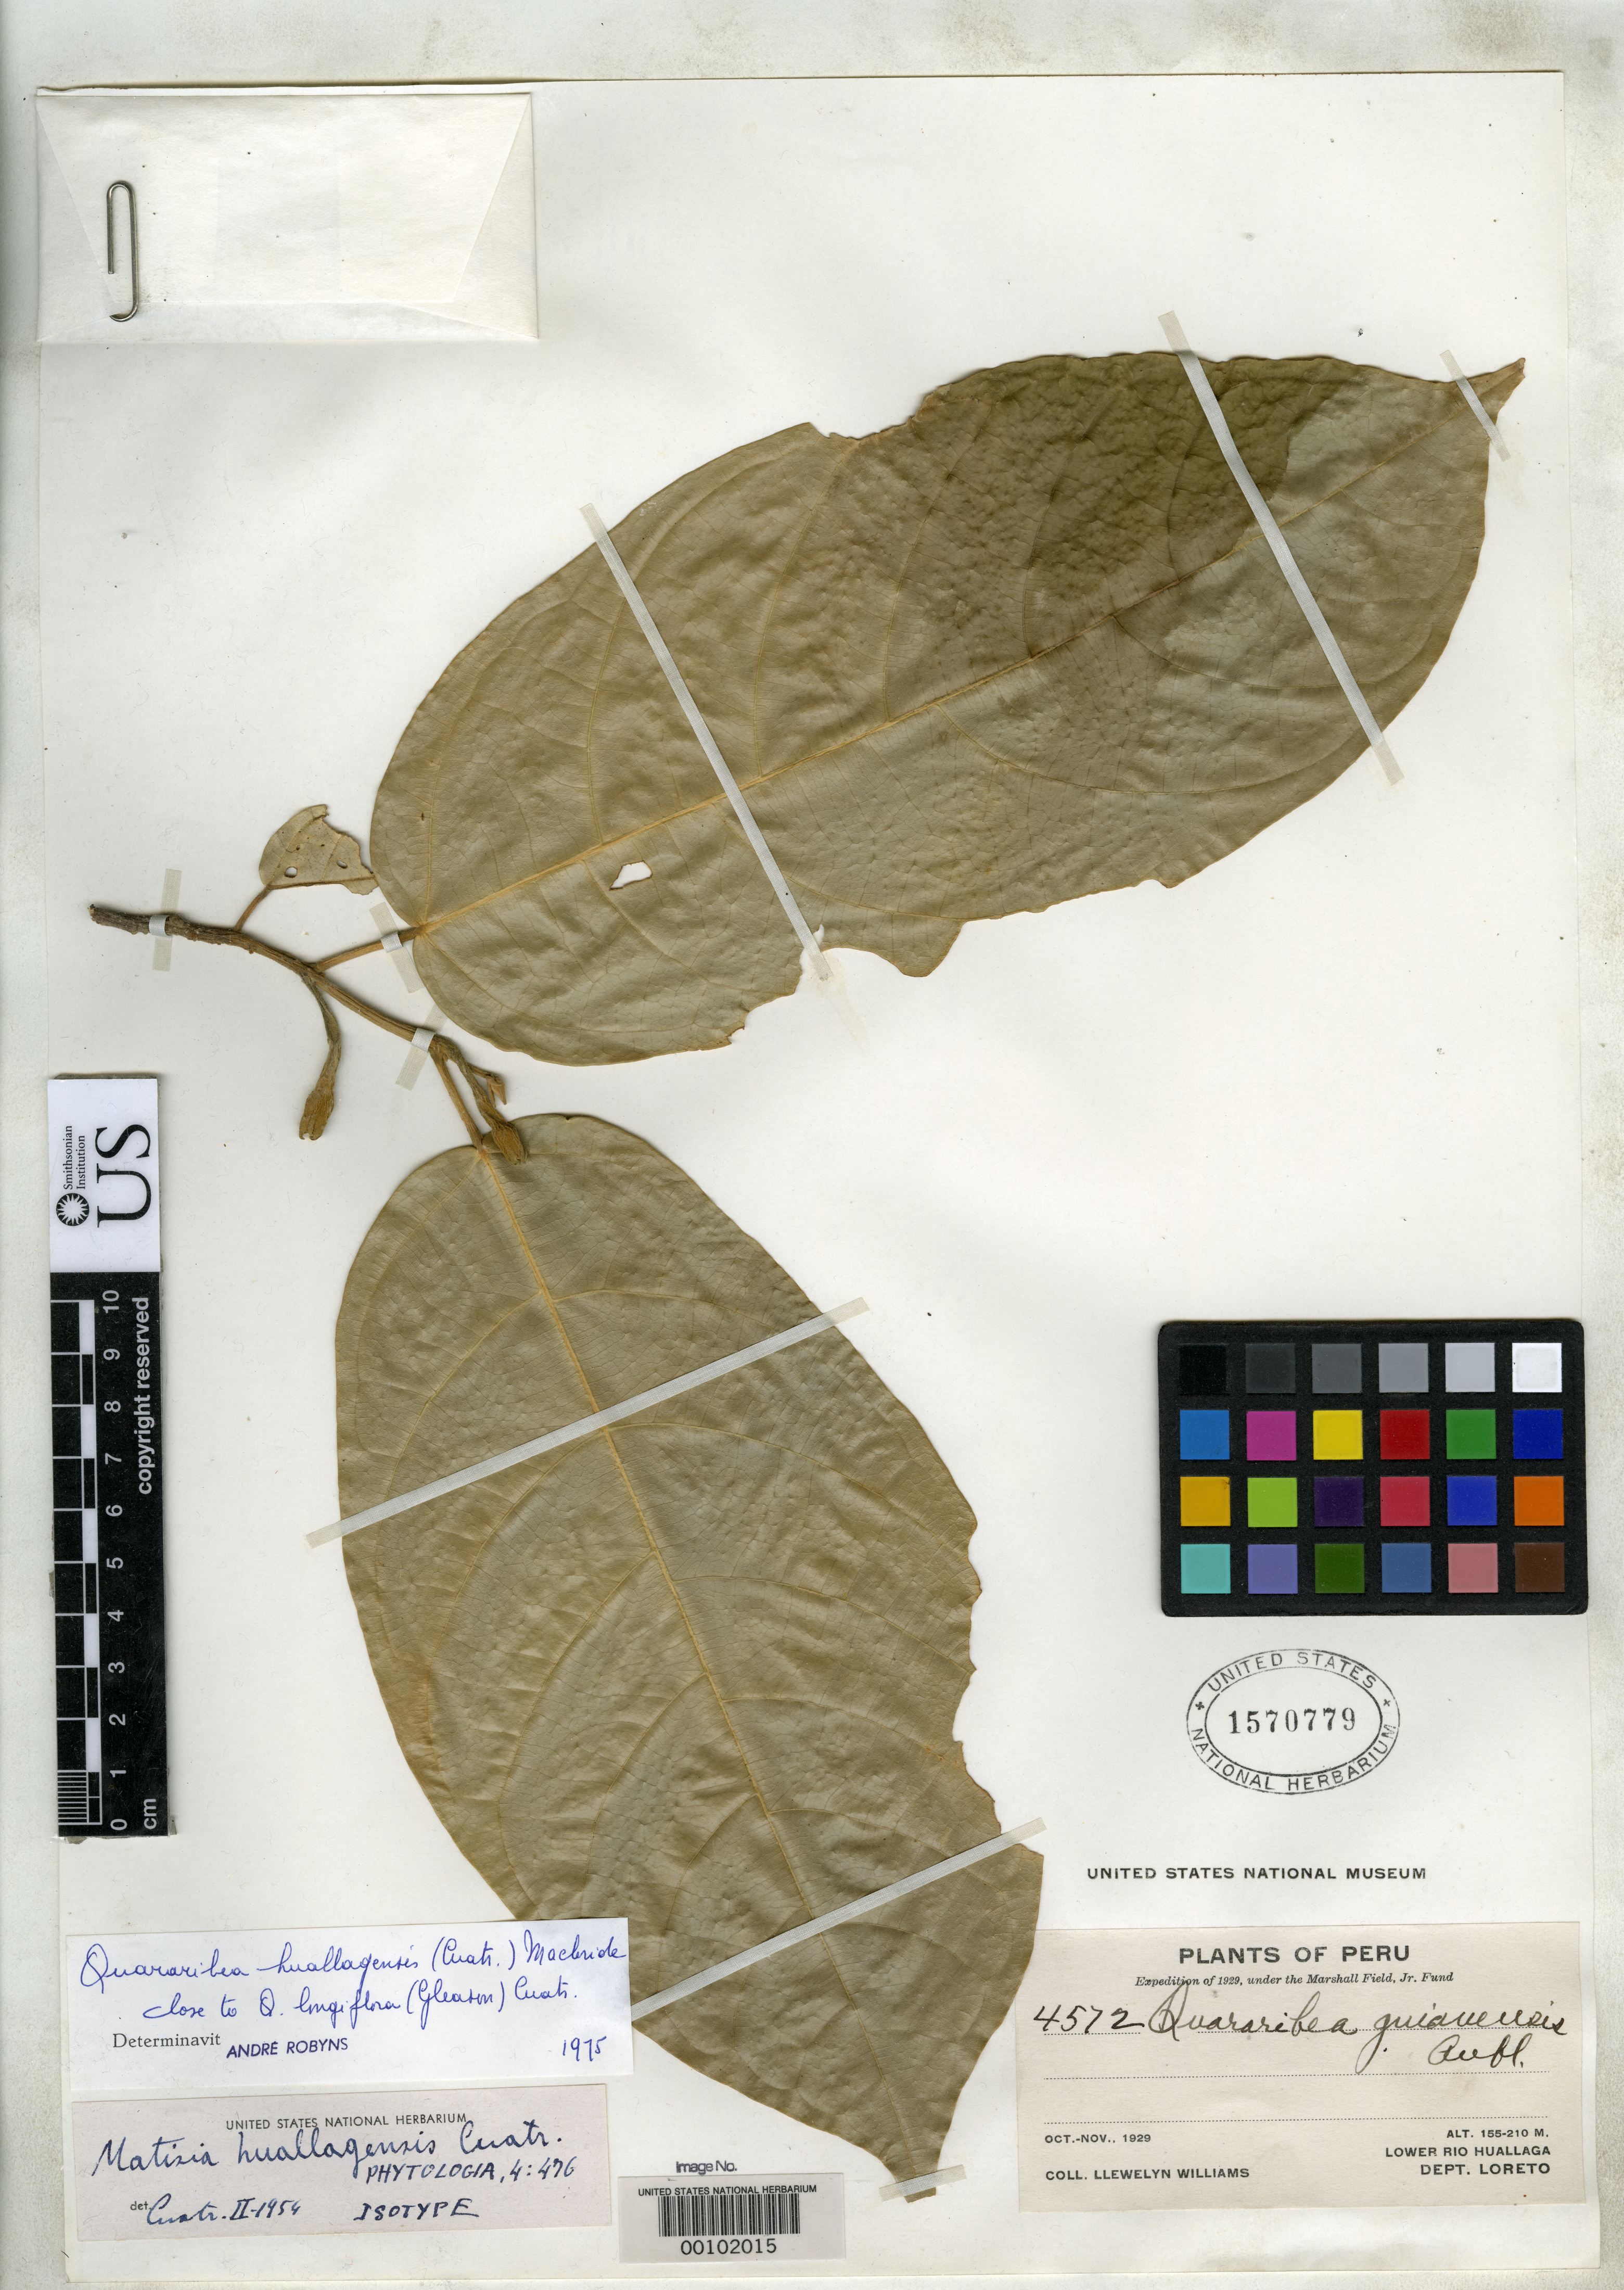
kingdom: Plantae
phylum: Tracheophyta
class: Magnoliopsida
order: Malvales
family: Malvaceae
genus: Matisia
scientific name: Matisia huallagensis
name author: Cuatrec.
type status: Isotype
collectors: Ll. Williams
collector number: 4572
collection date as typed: Oct 1929 to -- Nov 1929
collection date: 1929-10/1929-11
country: Peru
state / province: Loreto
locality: Lower Rio Huallaga, San Ramon, Yurimaguas.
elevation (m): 155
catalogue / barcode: US 1570779